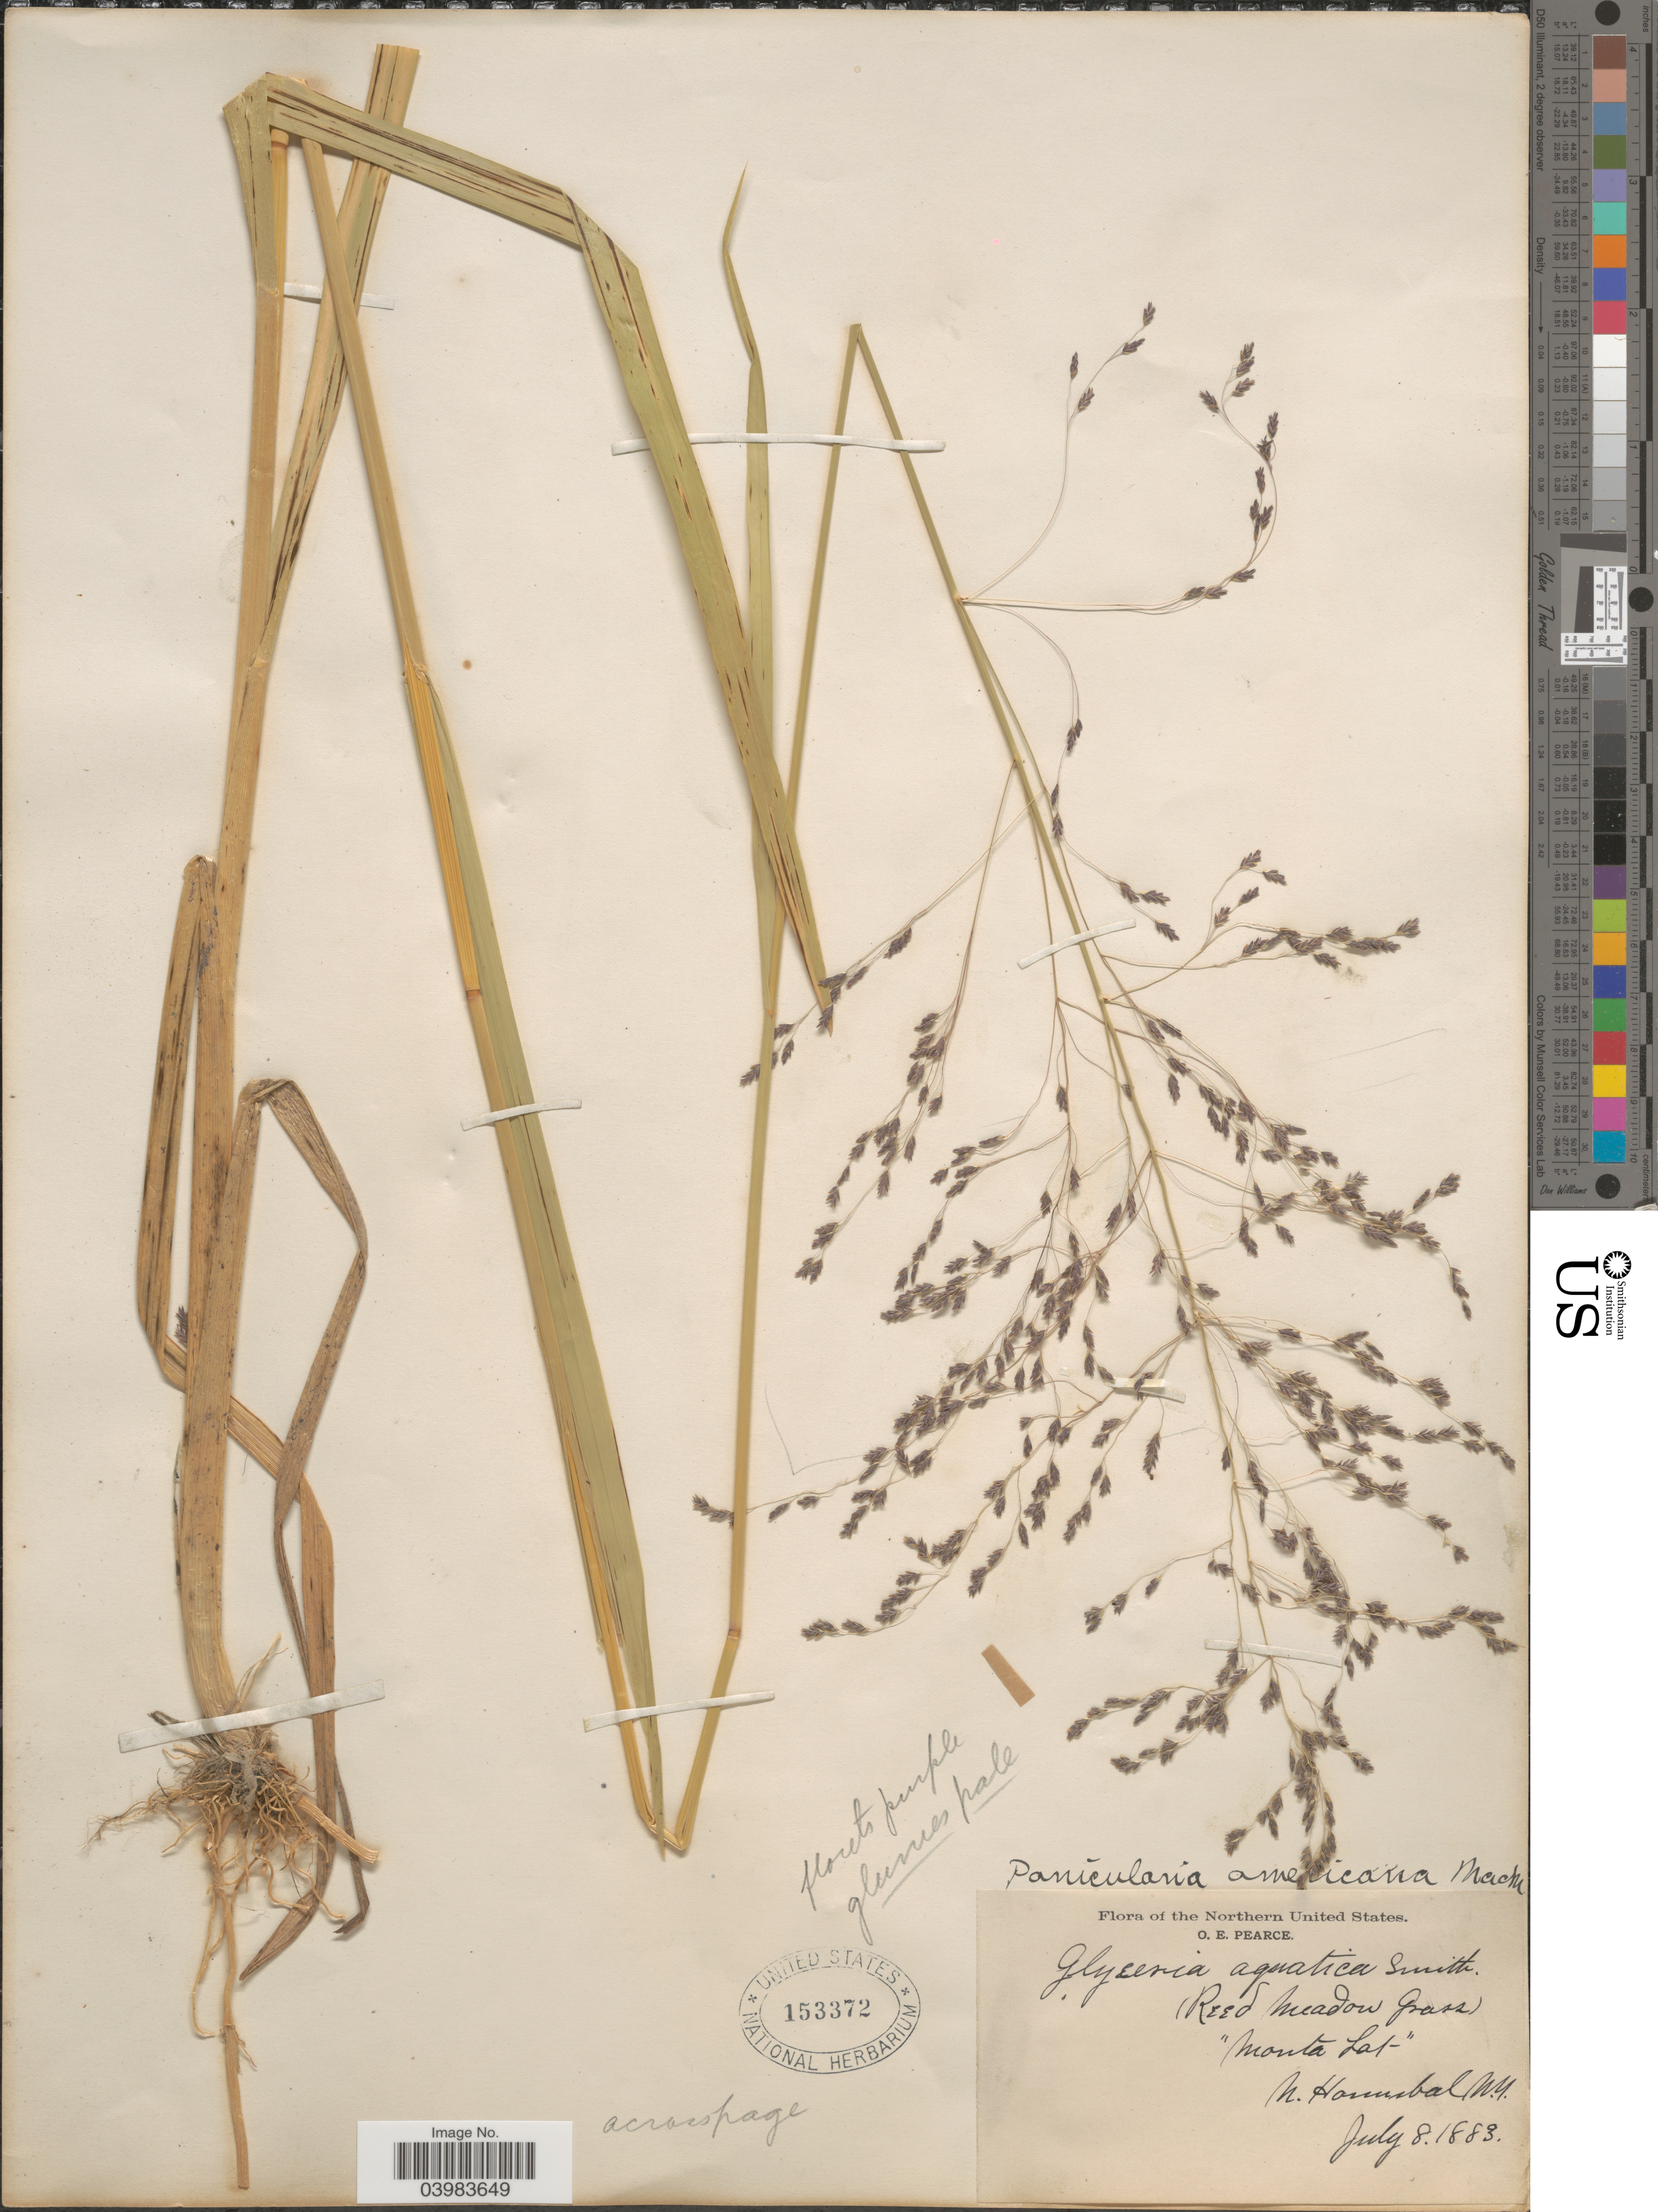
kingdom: Plantae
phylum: Tracheophyta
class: Liliopsida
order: Poales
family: Poaceae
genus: Glyceria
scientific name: Glyceria grandis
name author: S. Watson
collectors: O. E. Pearce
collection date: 1883-07-08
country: United States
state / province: New York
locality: Northern United States. (Reed Meadow Grass) "Monta Lat". N. Hannibal.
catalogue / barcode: US 153372